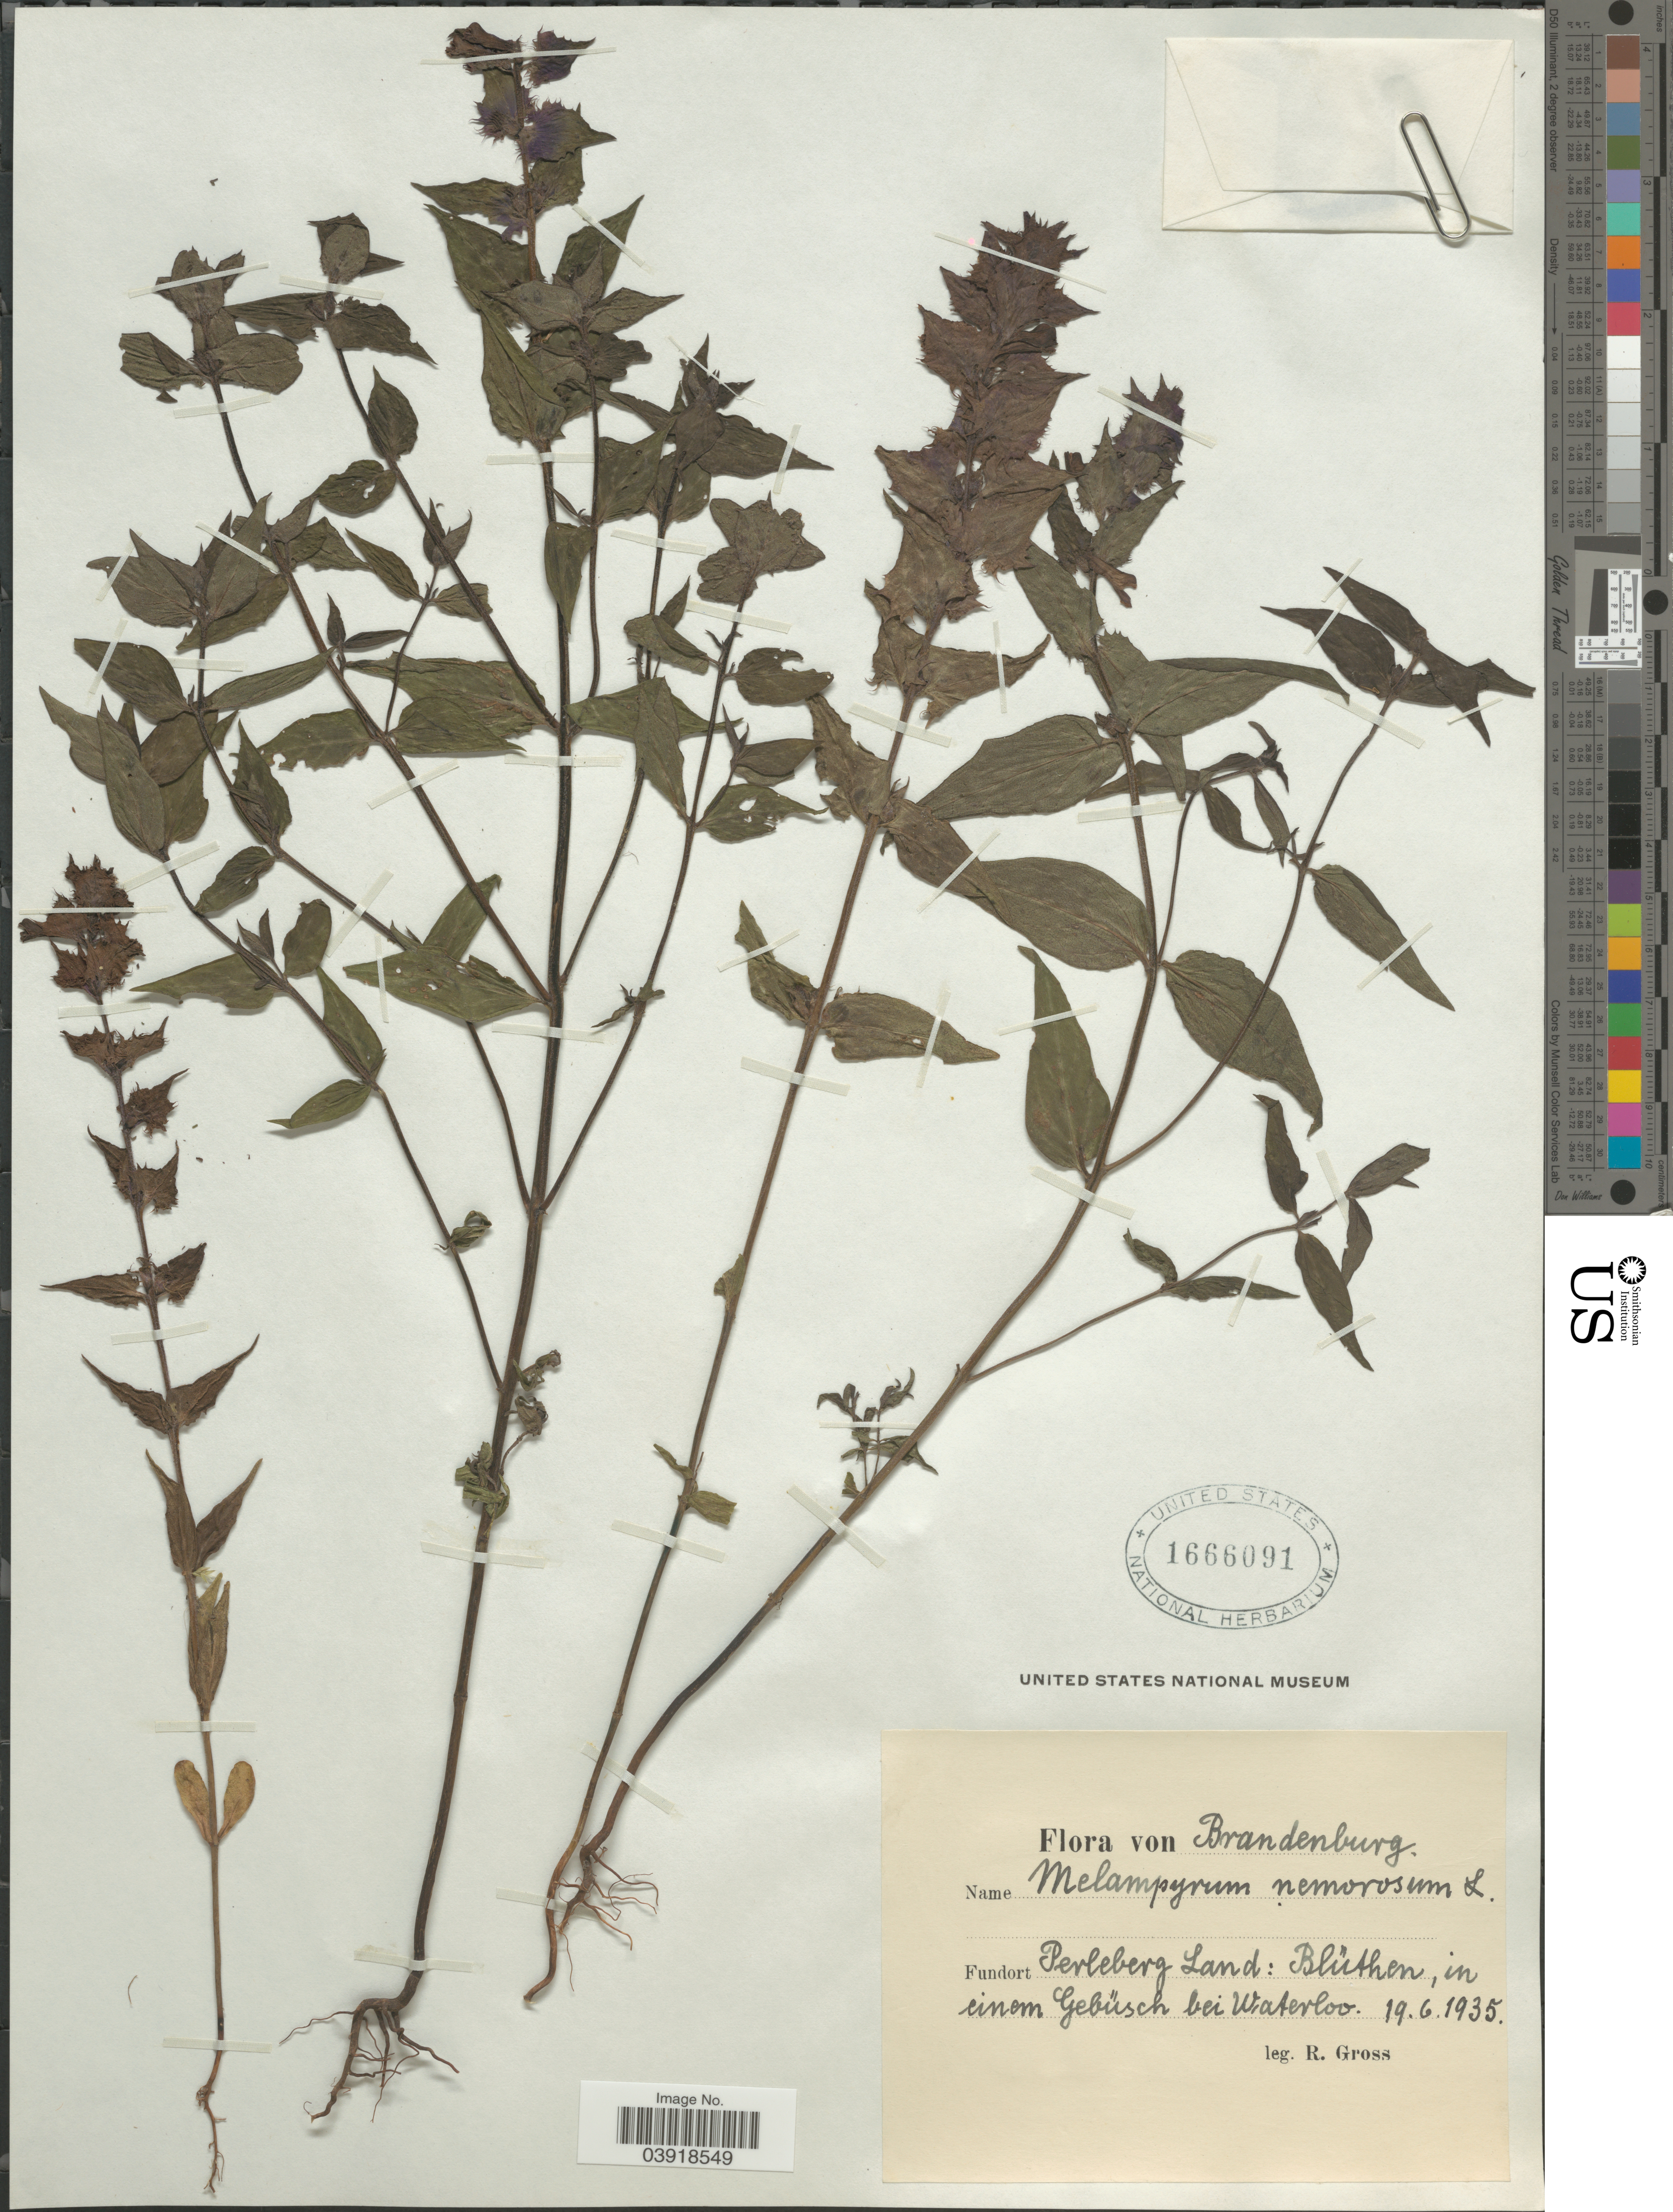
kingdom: Plantae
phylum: Tracheophyta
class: Magnoliopsida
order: Lamiales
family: Orobanchaceae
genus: Melampyrum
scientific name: Melampyrum nemorosum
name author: Baumg.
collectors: R. Gross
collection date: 1935-06-19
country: Germany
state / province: Brandenburg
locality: Perleberg Land: Blüthen, in cinom [interpreted] Gebüsch bei Waterloo.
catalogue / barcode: US 1666091